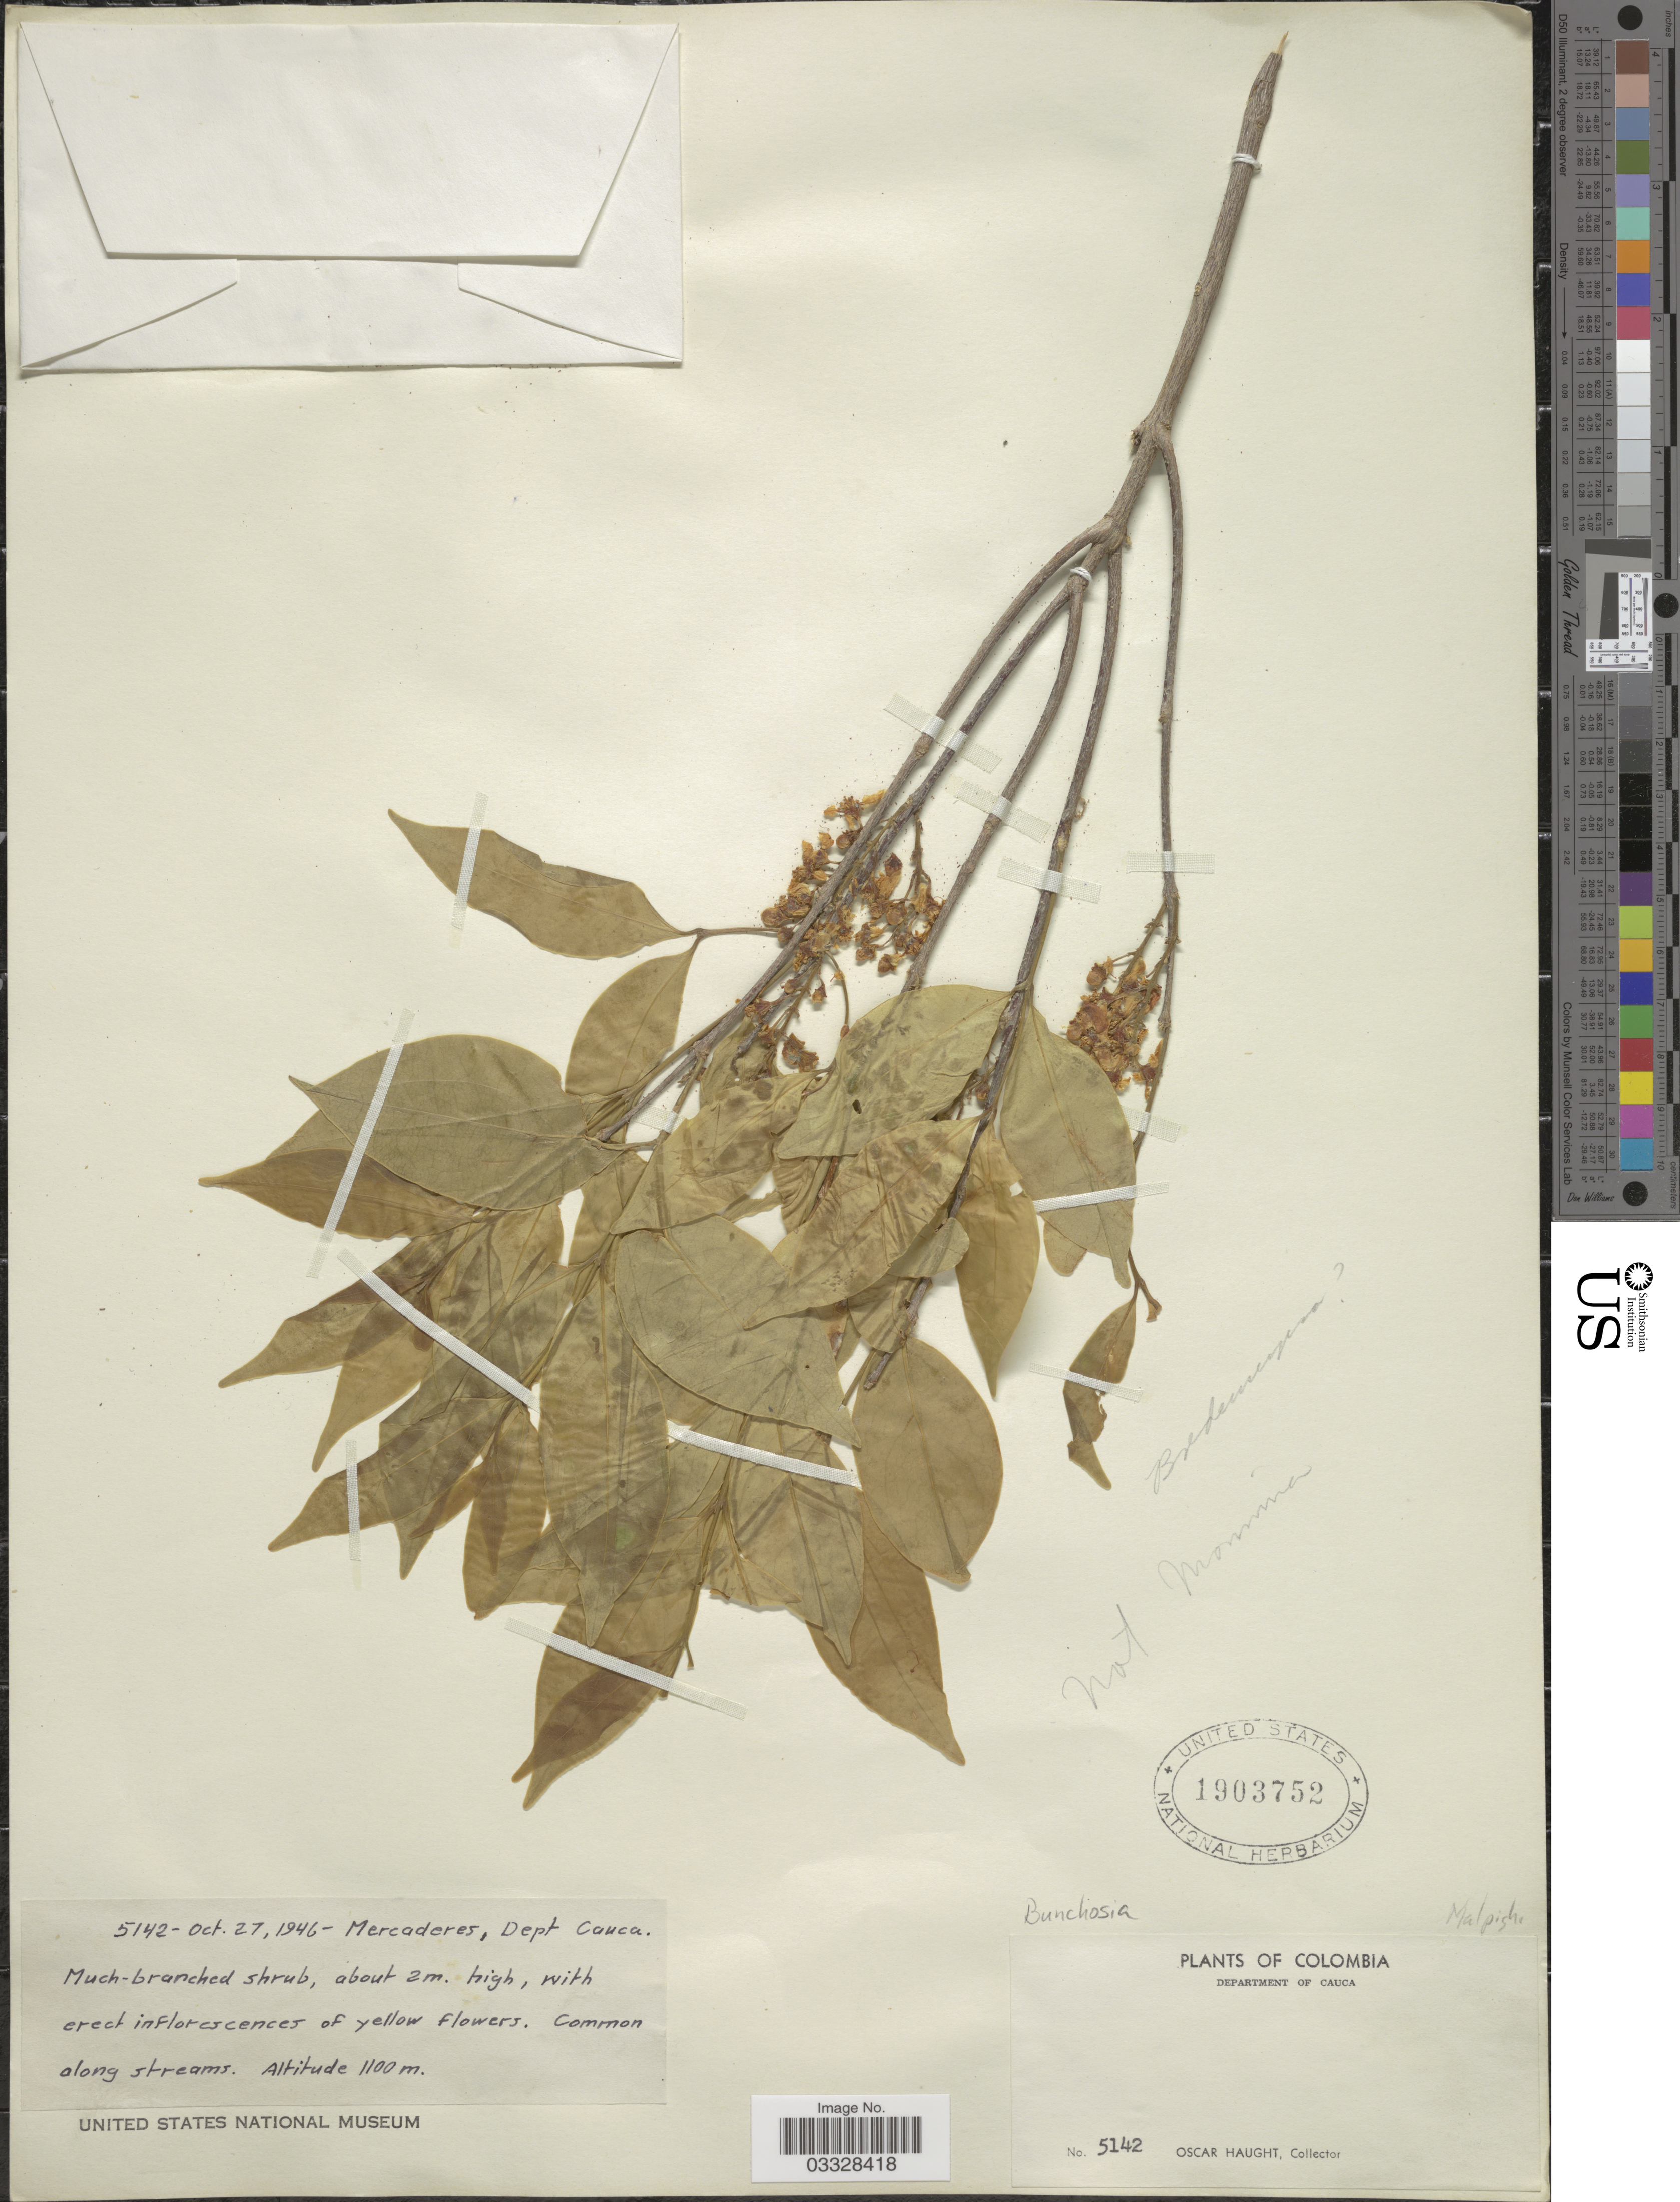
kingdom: Plantae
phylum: Tracheophyta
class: Magnoliopsida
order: Malpighiales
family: Malpighiaceae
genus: Bunchosia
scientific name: Bunchosia sp.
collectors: O. Haught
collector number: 5142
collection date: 1946-10-27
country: Colombia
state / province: Cauca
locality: Mercaderes, Dept. Cauca.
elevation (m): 1100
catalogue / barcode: US 1903752